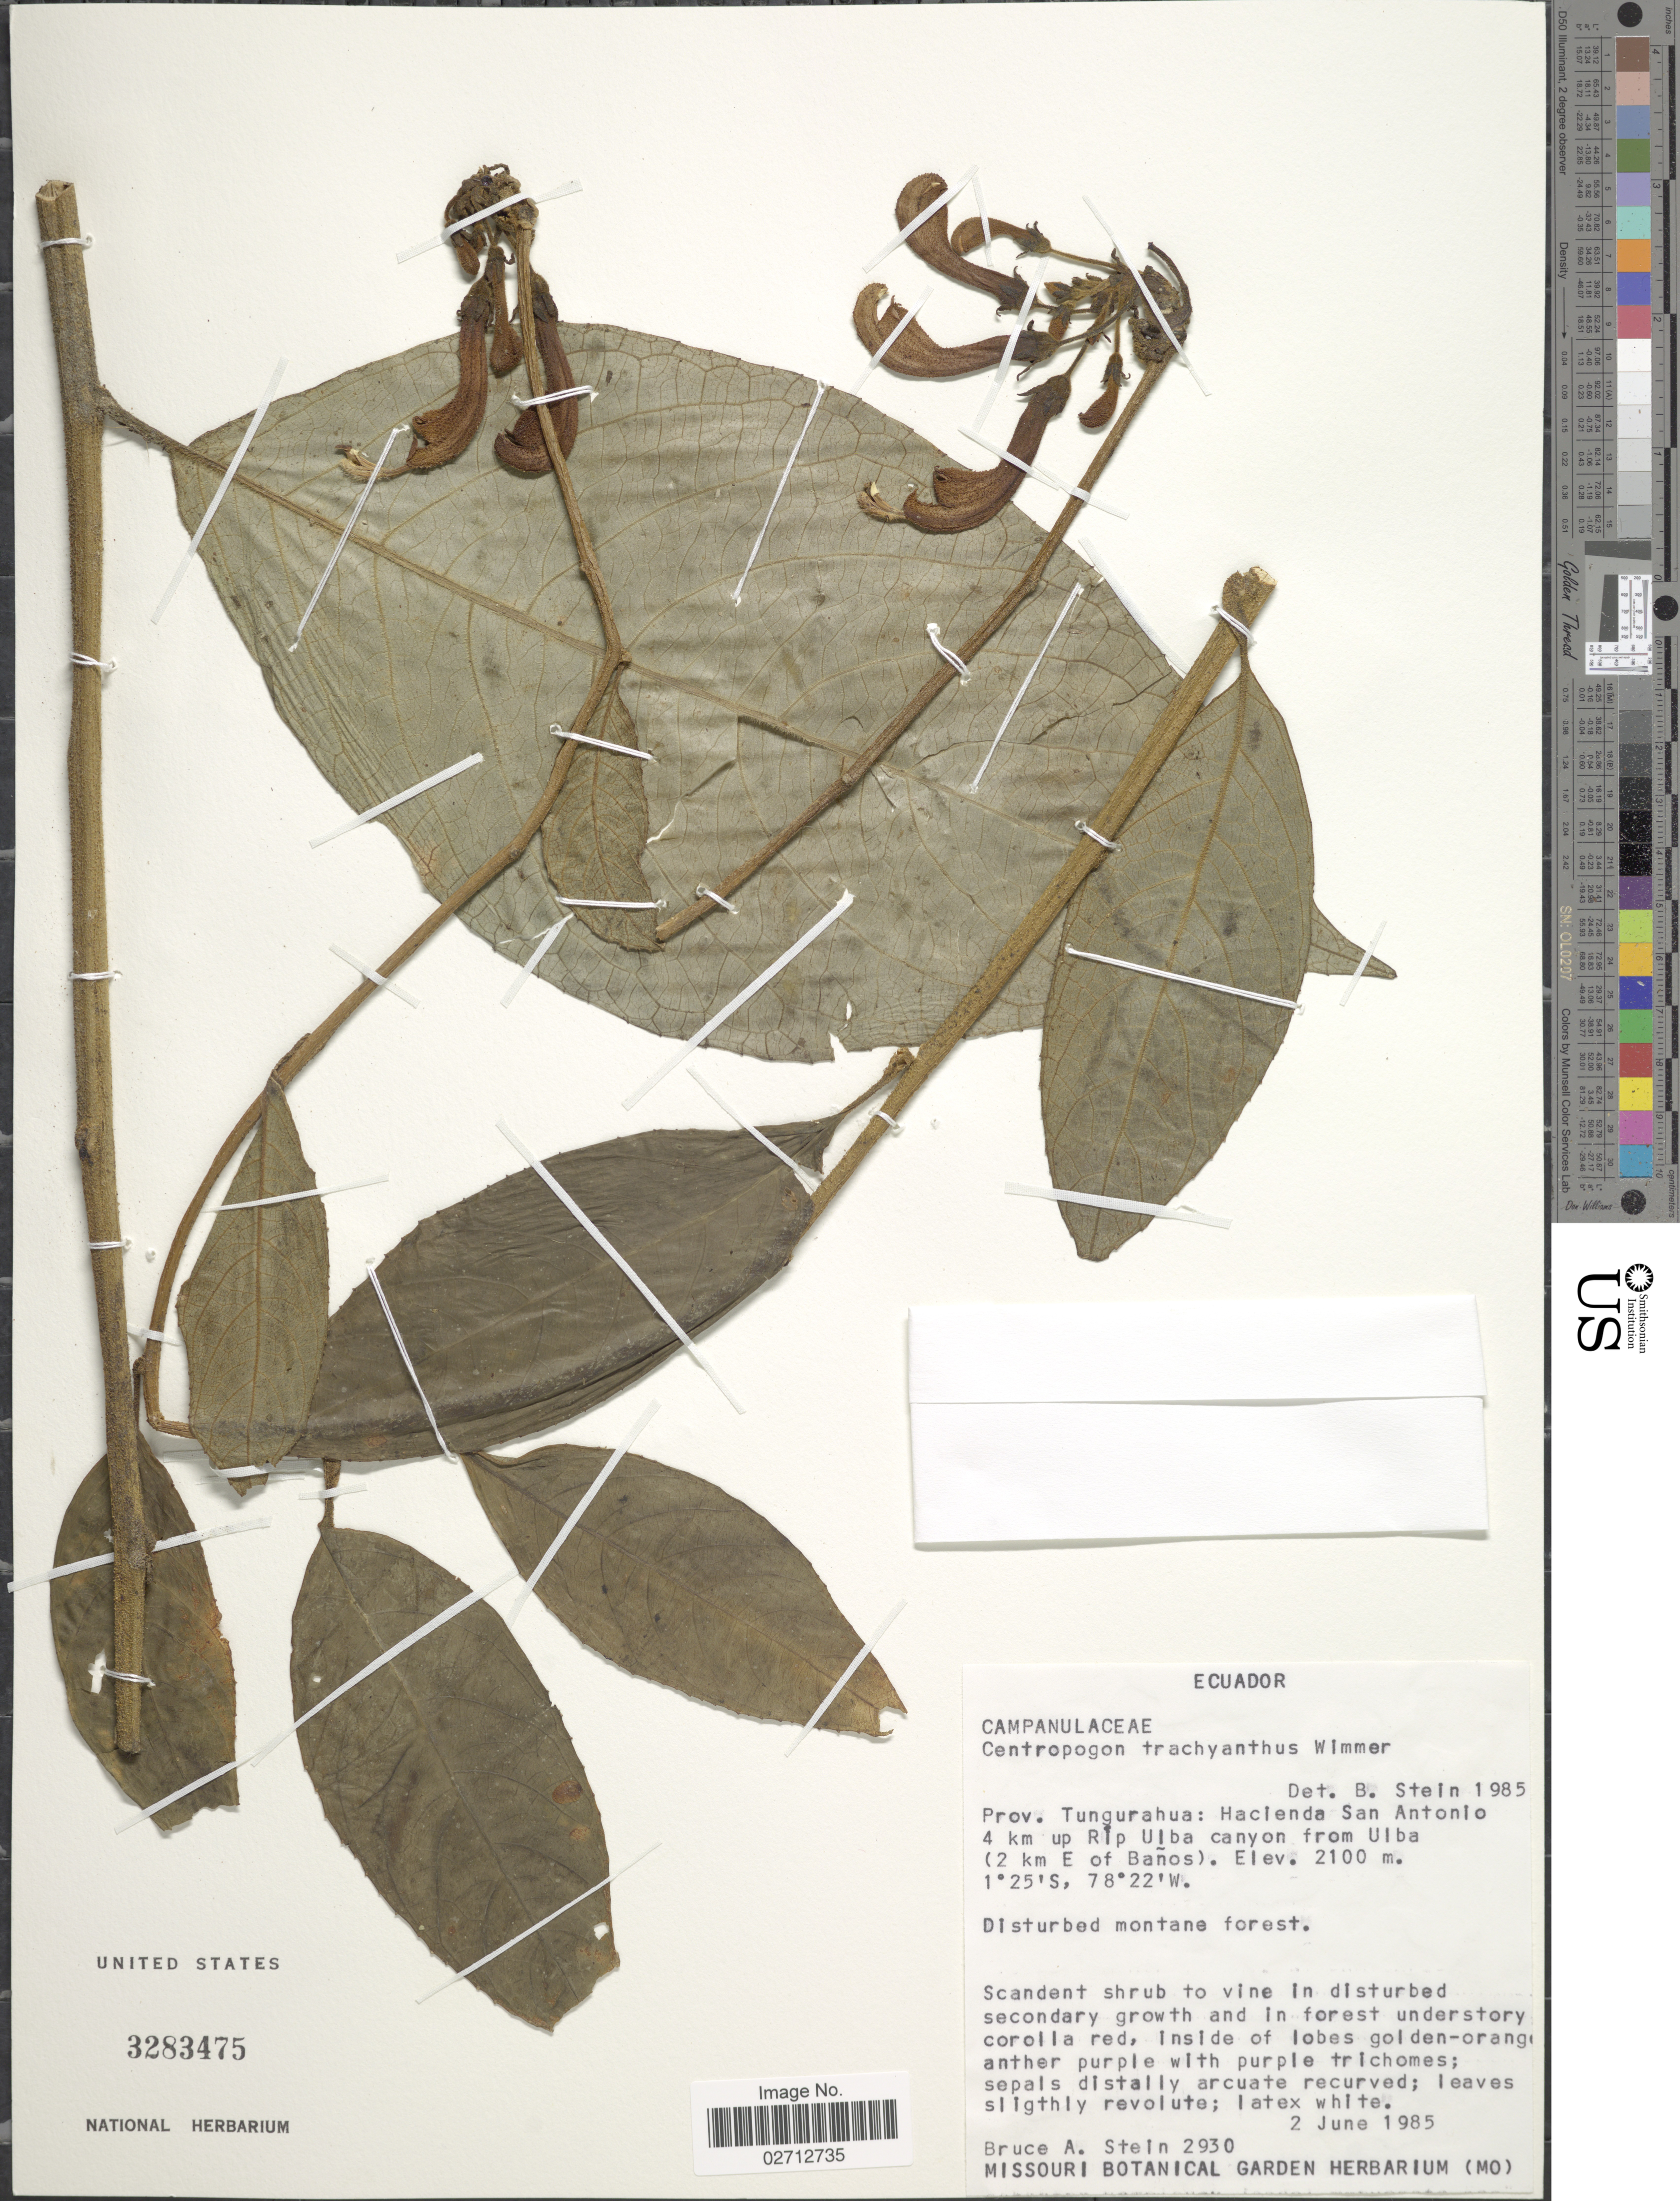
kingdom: Plantae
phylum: Tracheophyta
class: Magnoliopsida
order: Asterales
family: Campanulaceae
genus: Centropogon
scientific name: Centropogon trachyanthus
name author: E. Wimm.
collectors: B. A. Stein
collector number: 2930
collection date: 1985-06-02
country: Ecuador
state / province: Tungurahua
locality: Hacienda San Antonio 4 km up Rip Ulba canyon from Ulba (2 km E of Banos)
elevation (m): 2100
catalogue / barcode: US 3283475